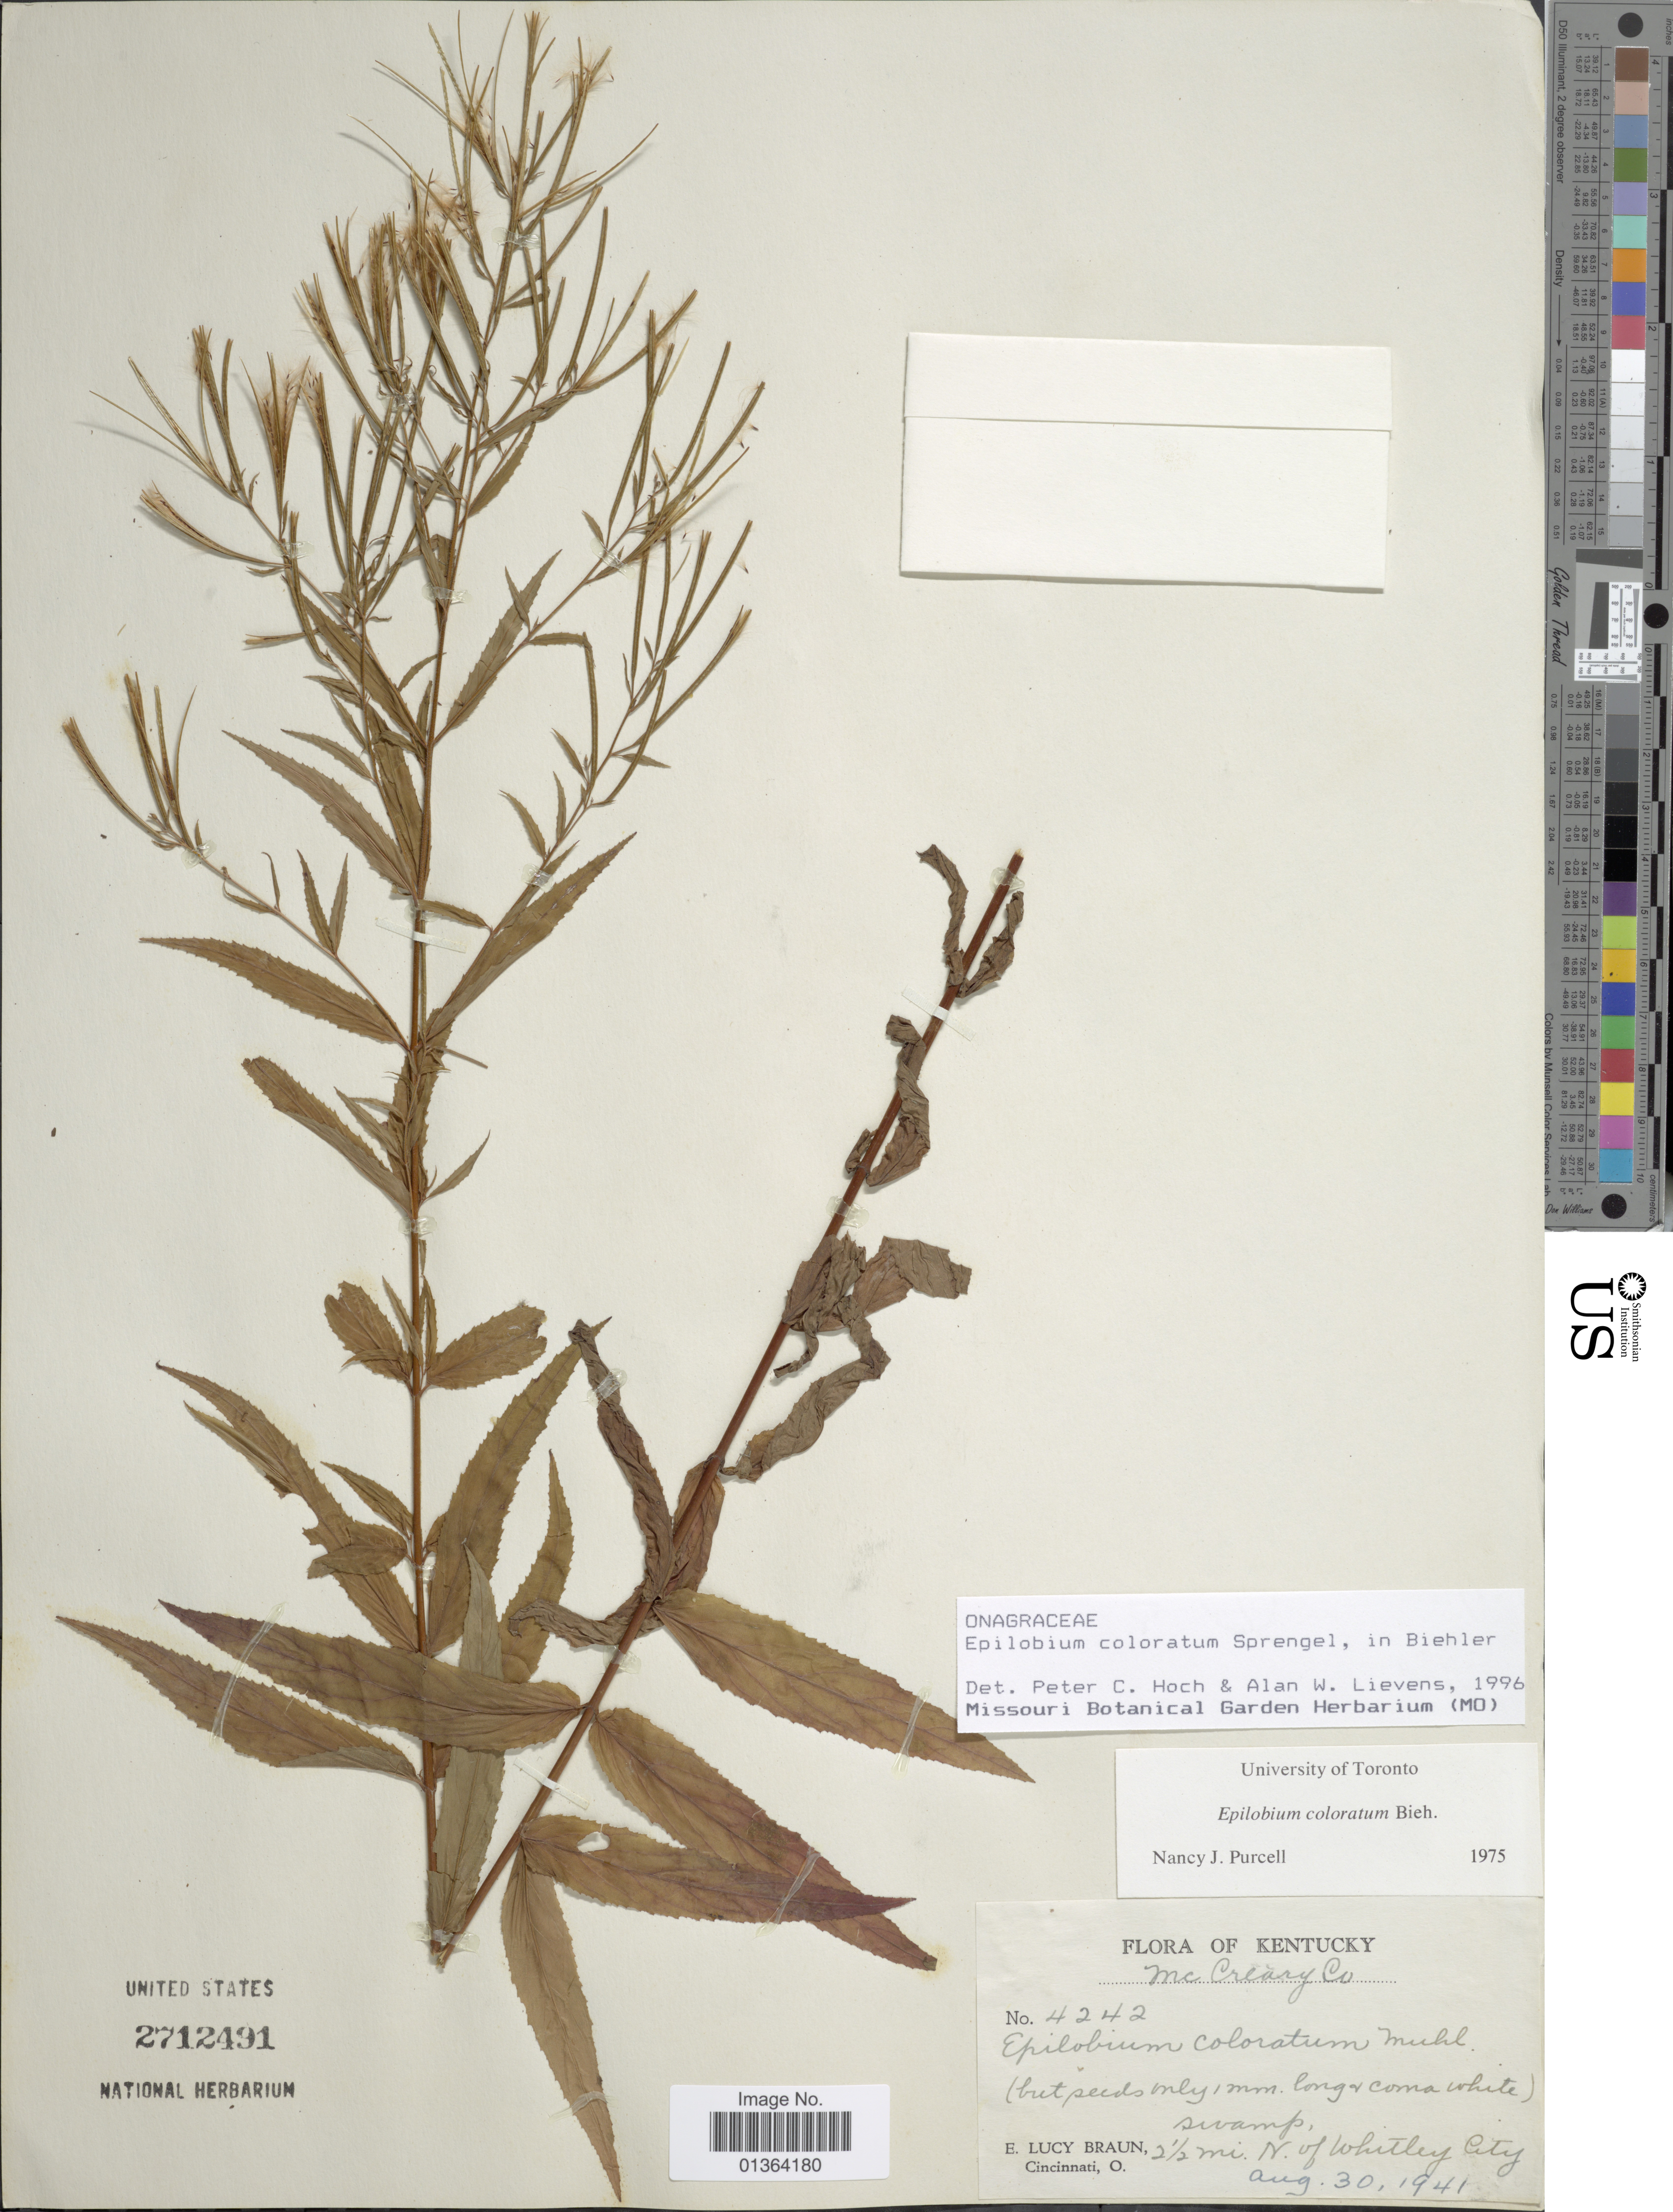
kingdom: Plantae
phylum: Tracheophyta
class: Magnoliopsida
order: Myrtales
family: Onagraceae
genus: Epilobium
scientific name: Epilobium coloratum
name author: Biehler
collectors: E. L. Braun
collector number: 4242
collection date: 1941-08-30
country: United States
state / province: Kentucky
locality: Mc Creary Co. 2½ mi. N. of Whitley City.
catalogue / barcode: US 2712491